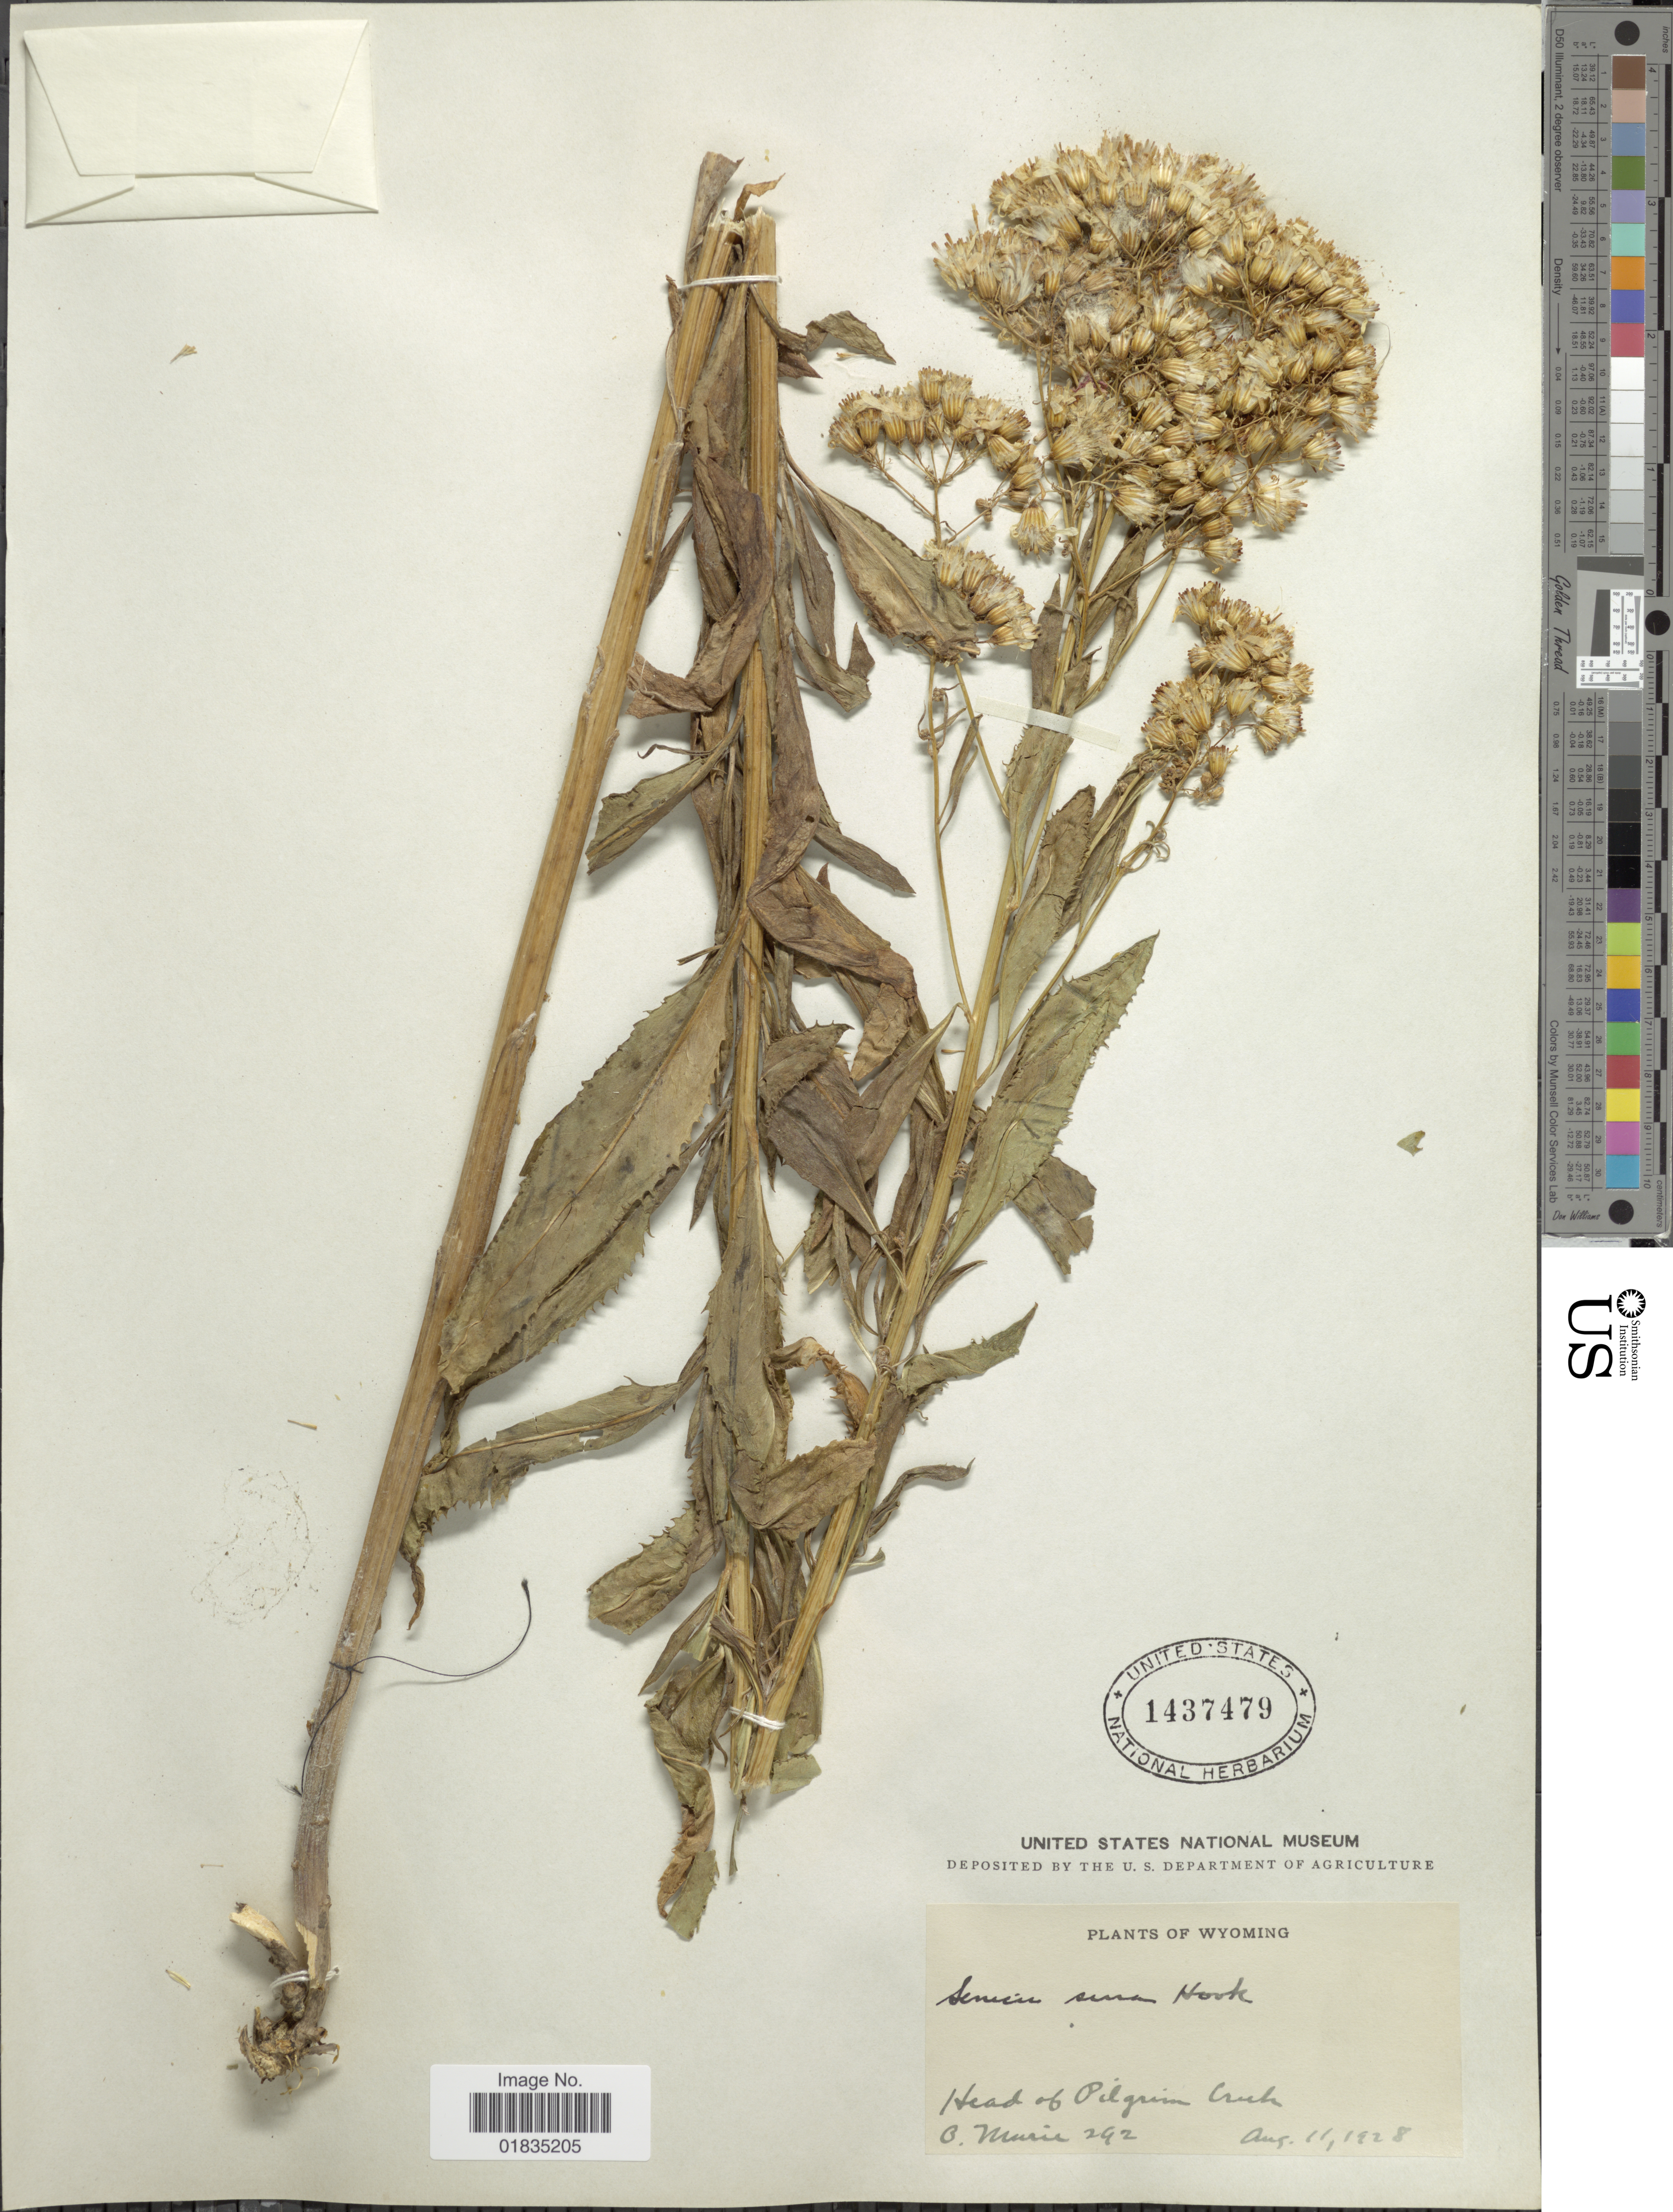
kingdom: Plantae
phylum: Tracheophyta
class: Magnoliopsida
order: Asterales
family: Asteraceae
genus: Senecio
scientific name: Senecio serra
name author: Hook.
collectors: B. Marie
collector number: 292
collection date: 1928-08-11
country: United States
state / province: Wyoming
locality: Head of Pilgrim Creek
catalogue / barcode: US 1437479